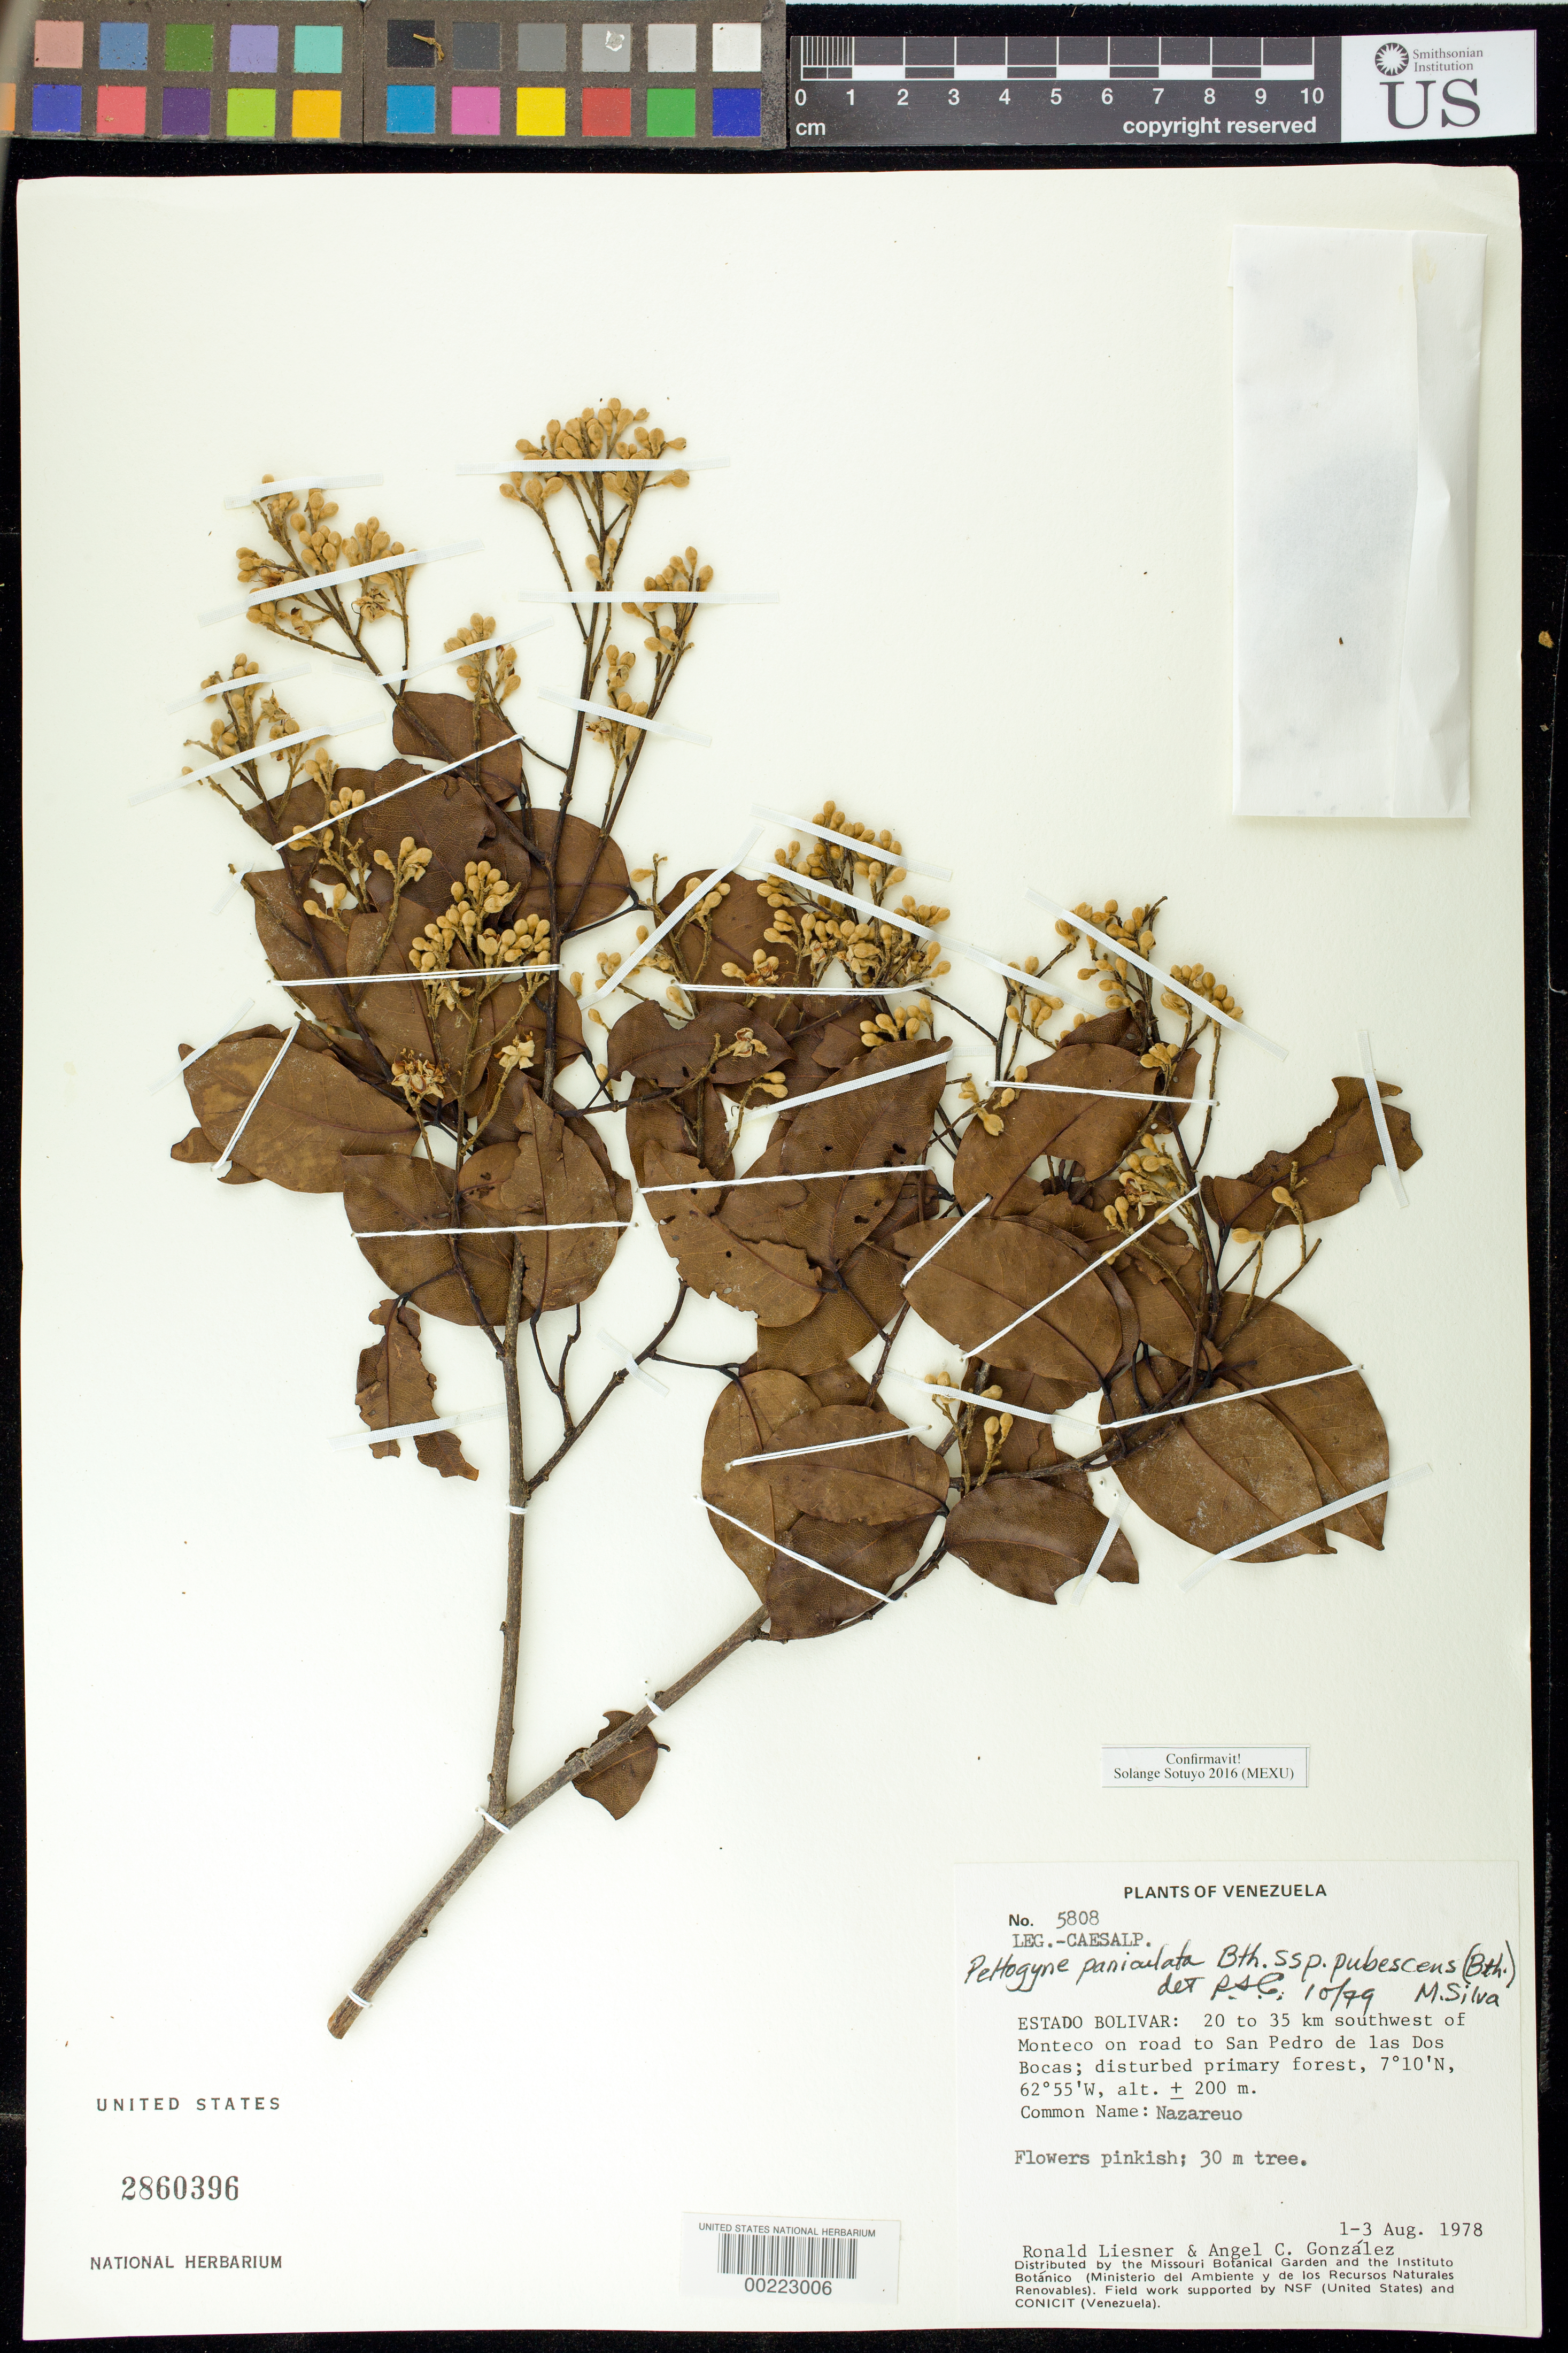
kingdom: Plantae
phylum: Tracheophyta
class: Magnoliopsida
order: Fabales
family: Fabaceae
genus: Peltogyne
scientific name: Peltogyne paniculata subsp. pubescens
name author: (Benth.) M.F. Silva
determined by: Sotuyo, Solange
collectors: R. L. Liesner & A. C. González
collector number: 5808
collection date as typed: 01 Aug 1978 to 03 Aug 1978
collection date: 1978-08-01/1978-08-03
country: Venezuela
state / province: Bolivar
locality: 20-35 km sw of monteco on road to san pedro de las dos bocas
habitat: Disturbed primary forest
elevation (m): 50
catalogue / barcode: US 2860396